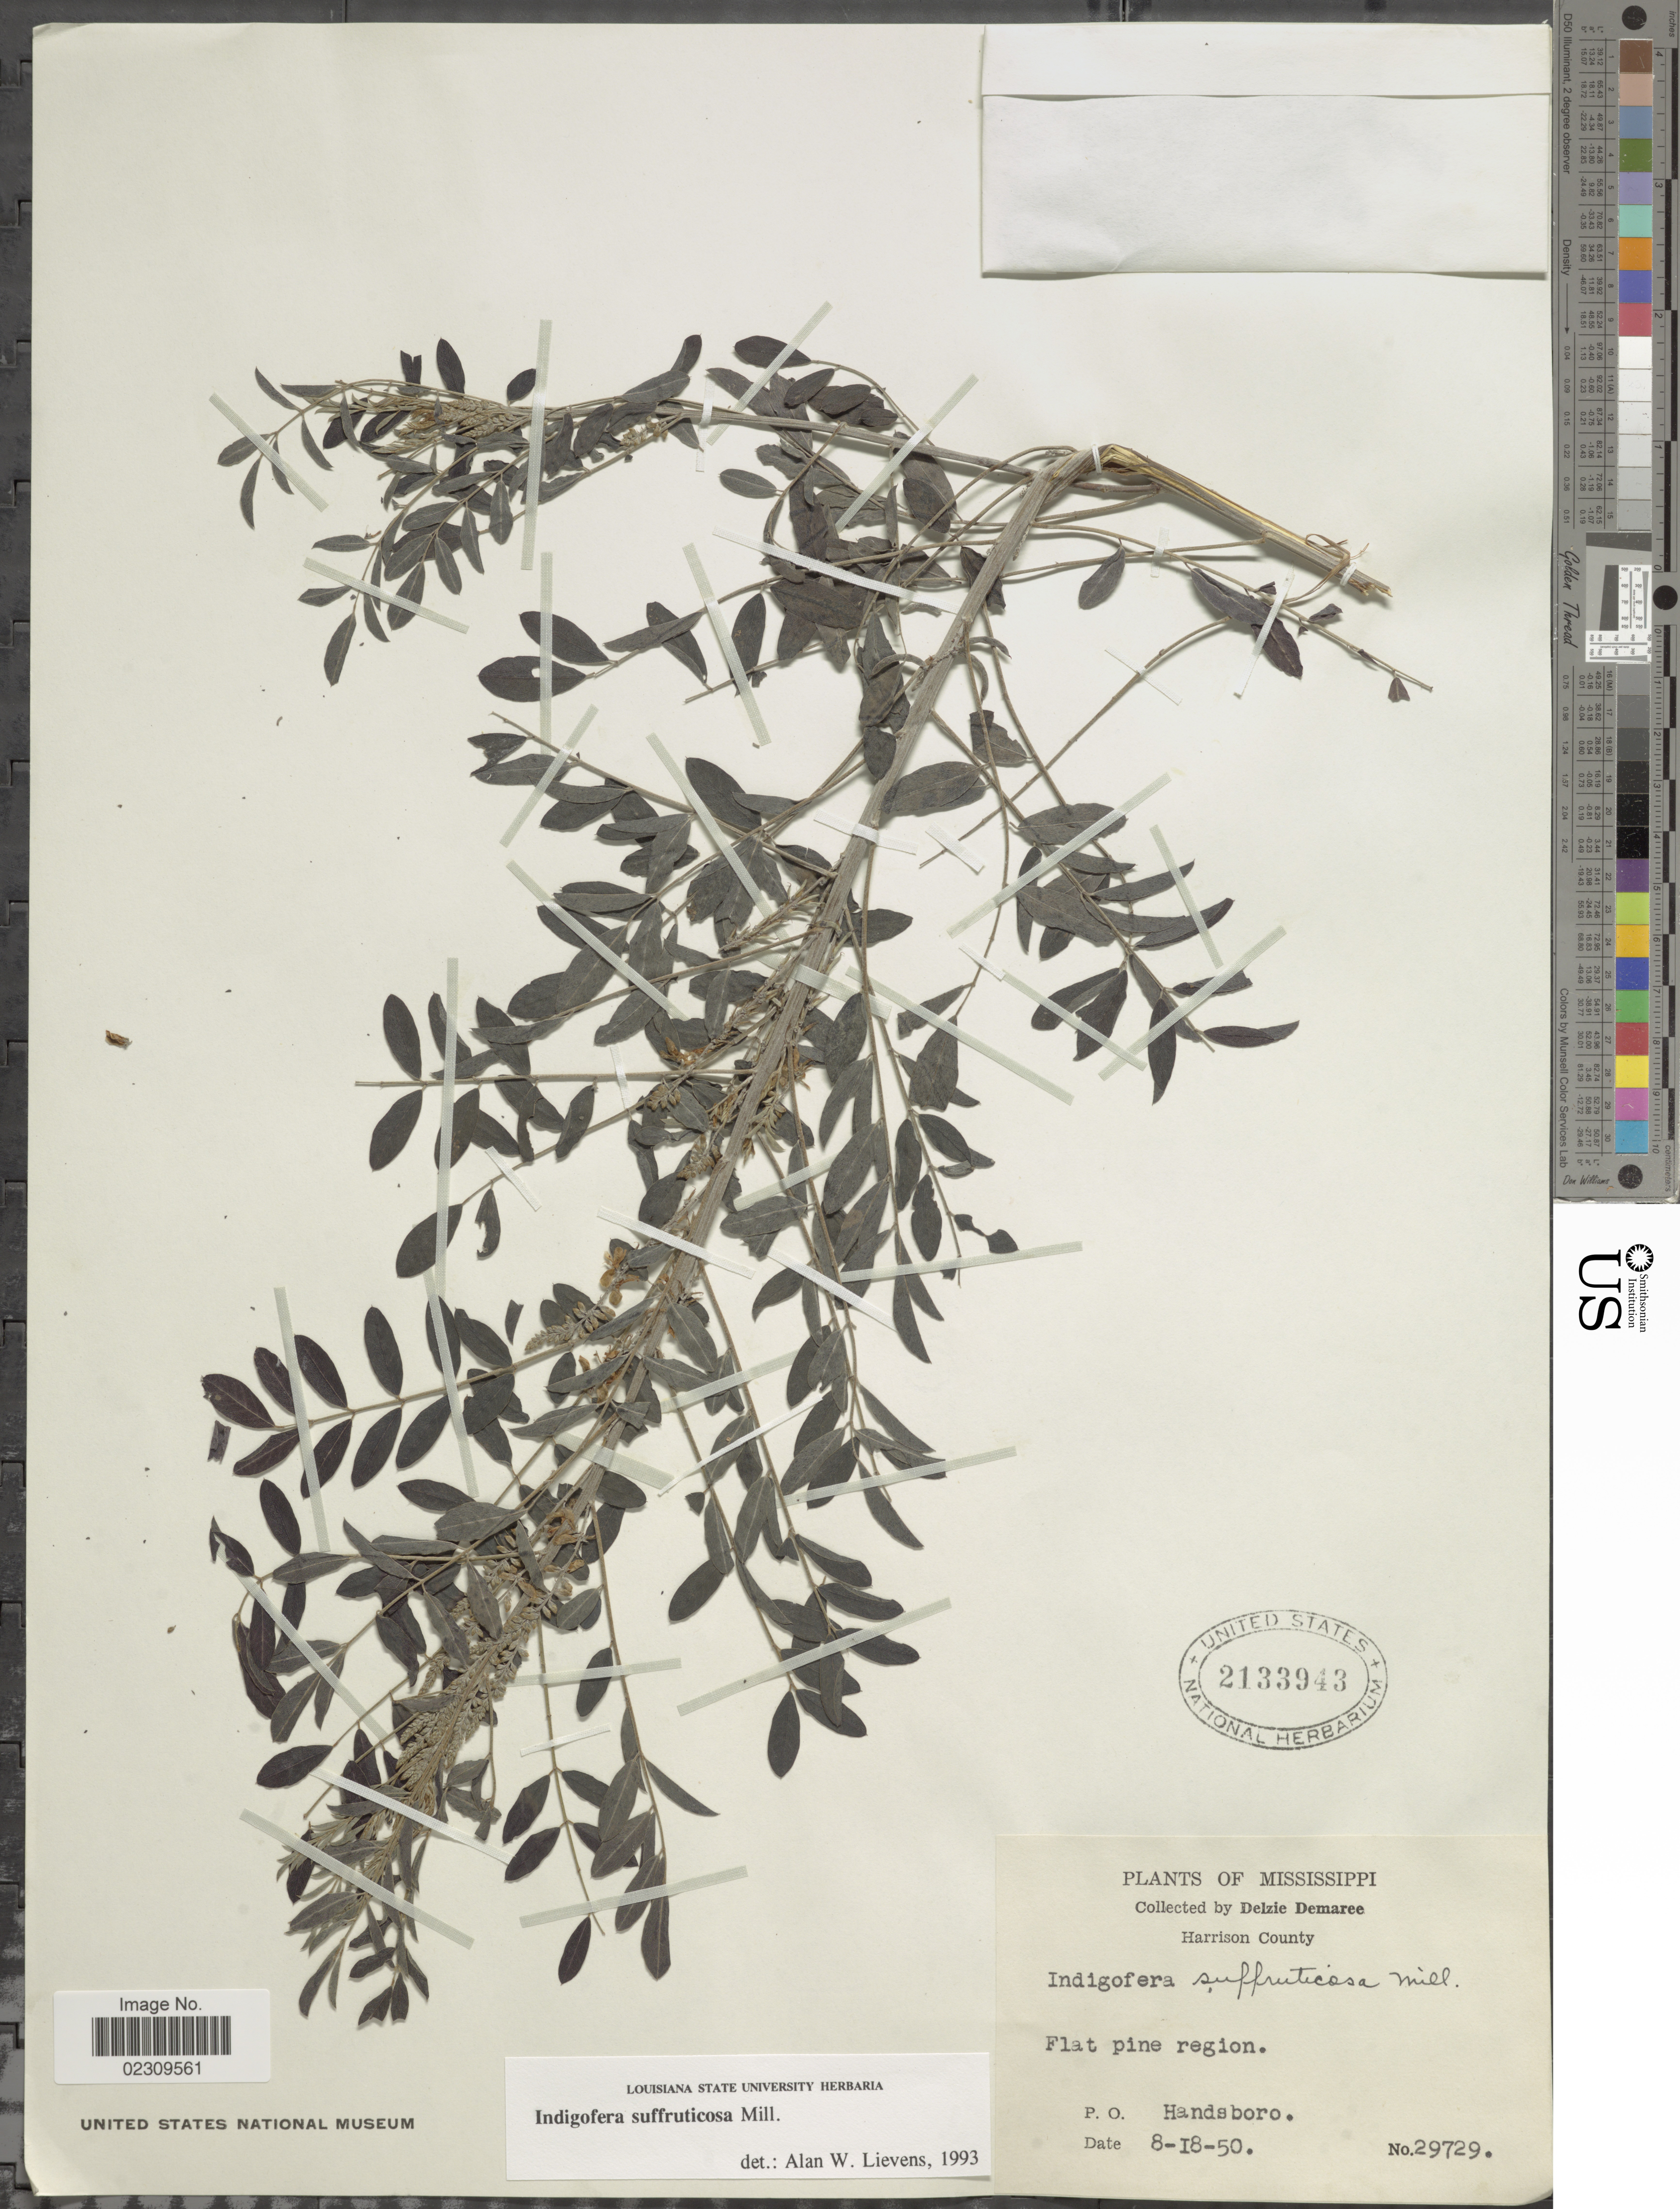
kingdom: Plantae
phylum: Tracheophyta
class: Magnoliopsida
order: Fabales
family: Fabaceae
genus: Indigofera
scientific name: Indigofera suffruticosa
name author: Mill.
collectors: D. Demaree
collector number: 29729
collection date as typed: Transcribed d/m/y: 18/8/50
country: United States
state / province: Mississippi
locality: Harrison County. P.O. Handsboro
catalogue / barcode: US 2133943